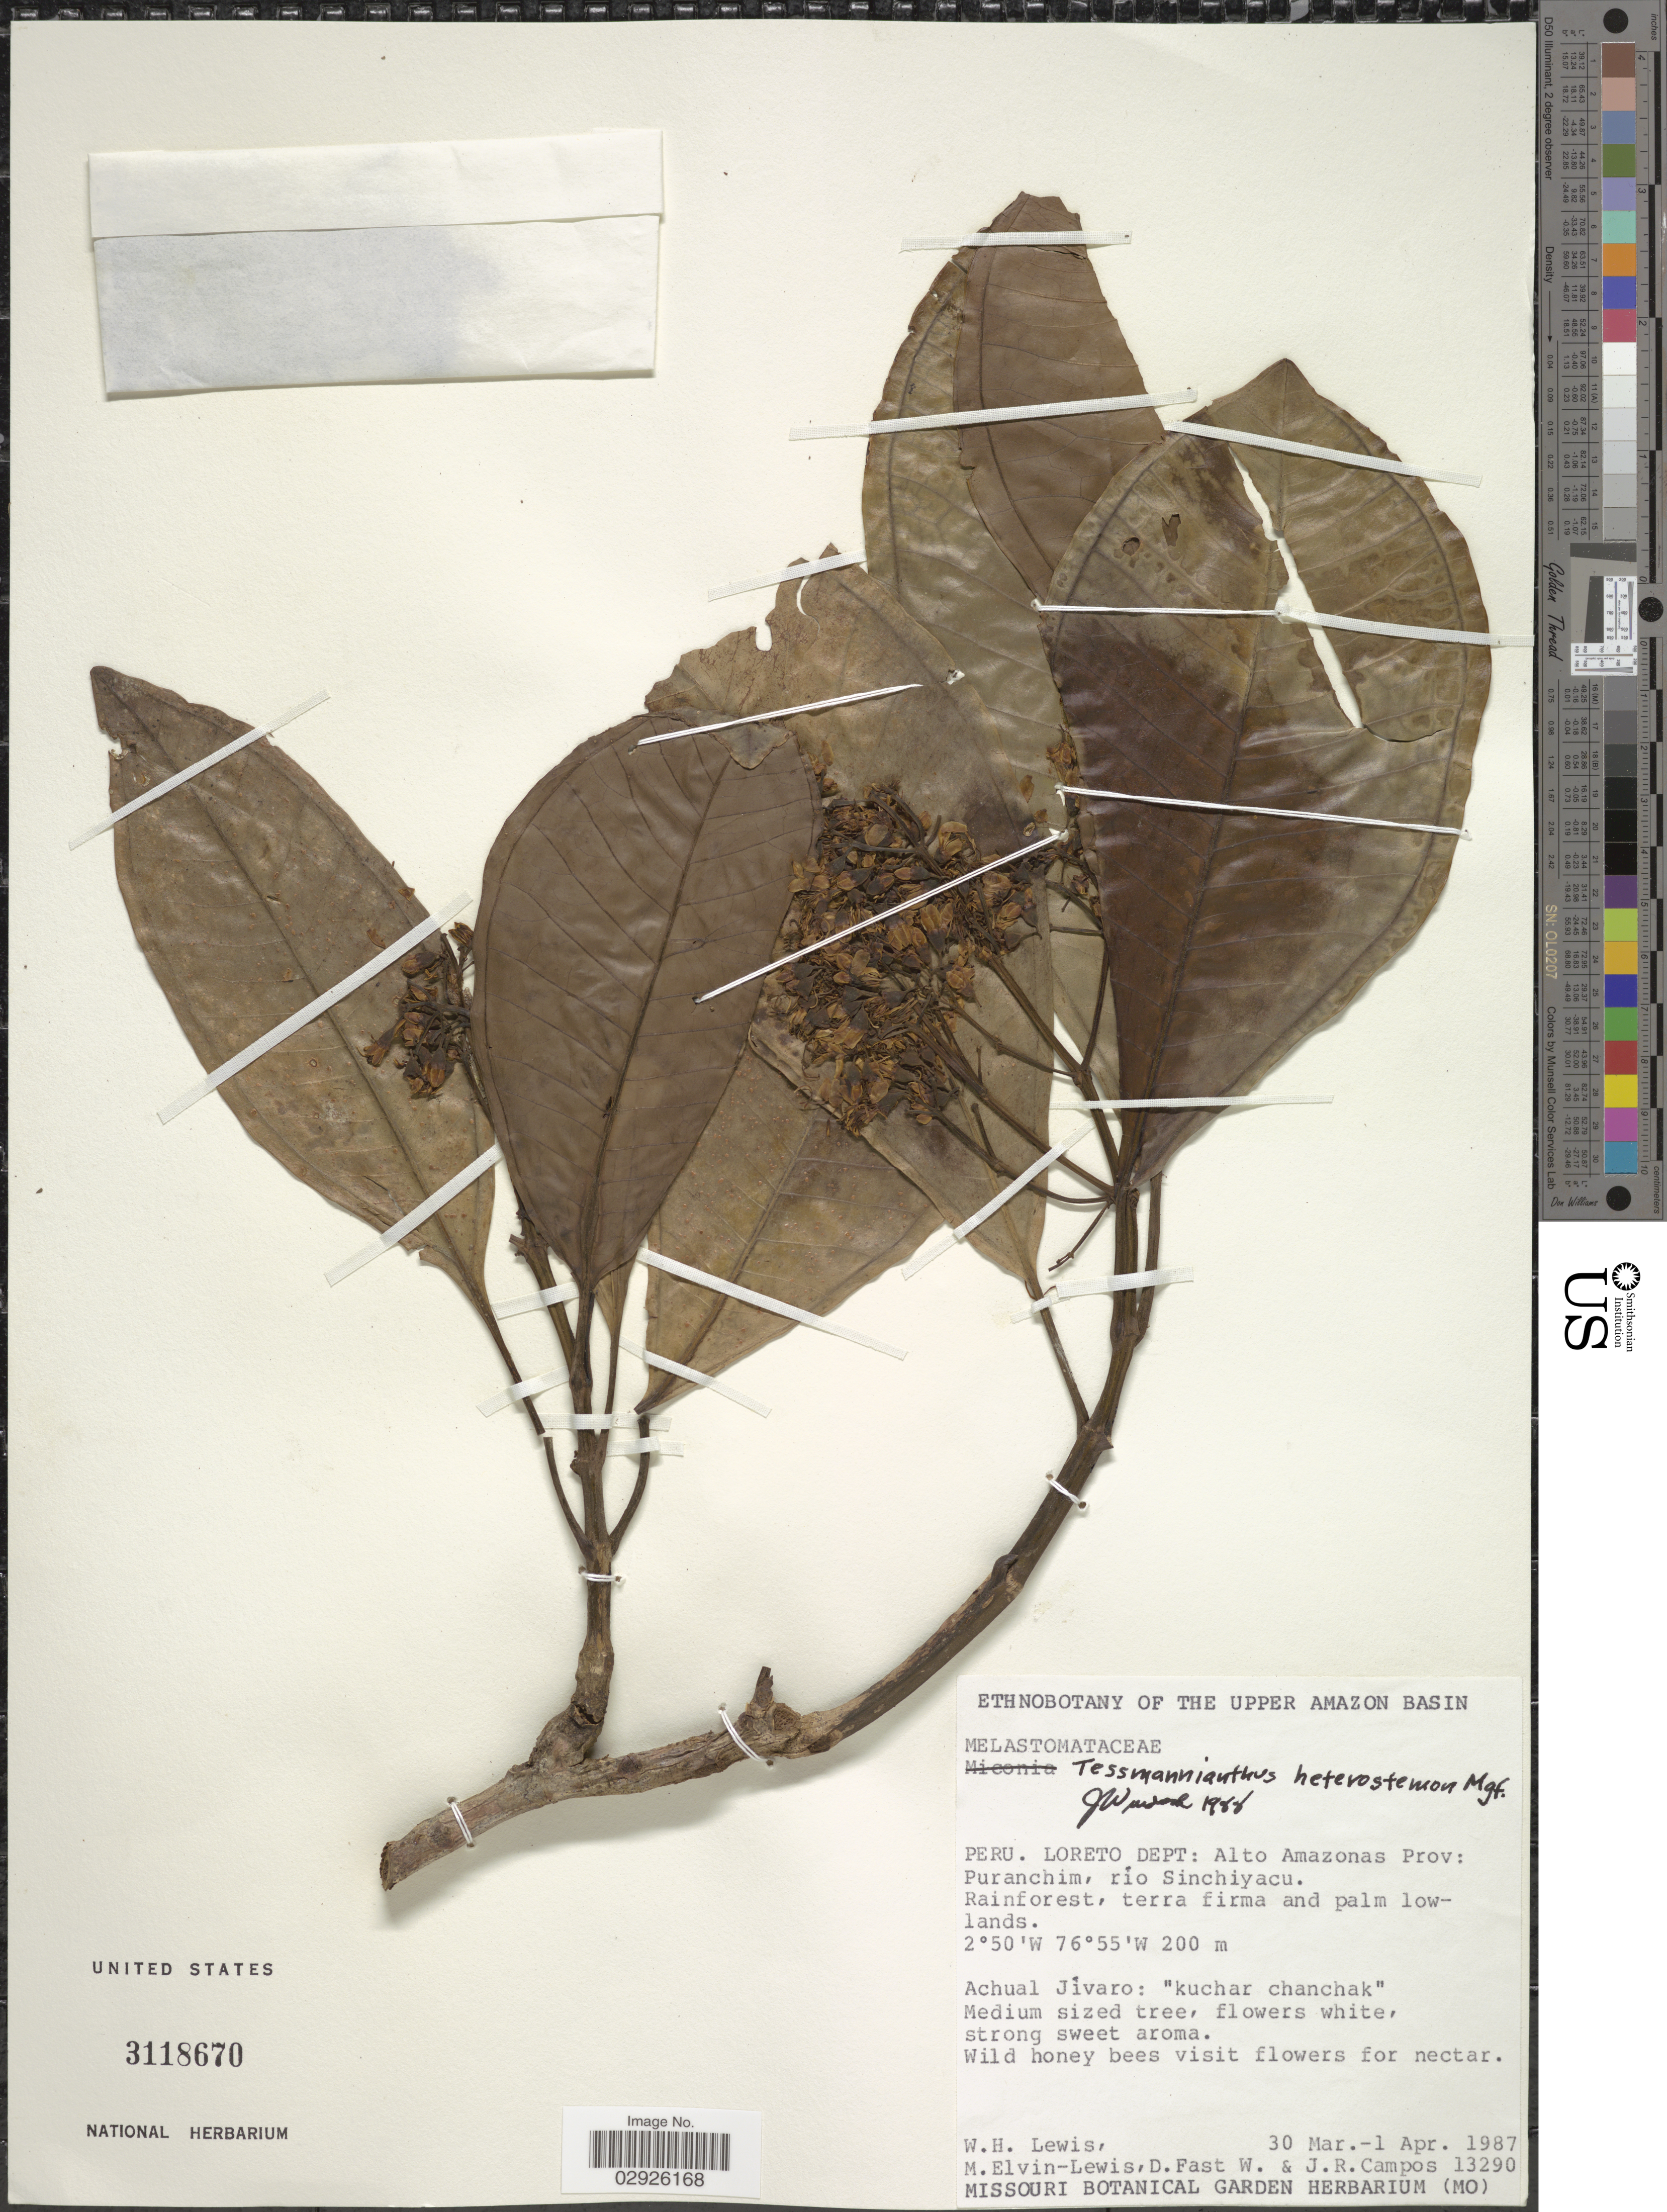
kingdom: Plantae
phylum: Tracheophyta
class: Magnoliopsida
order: Myrtales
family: Melastomataceae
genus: Tessmannianthus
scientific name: Tessmannianthus heterostemon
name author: Markgr.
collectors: W. H. Lewis, M. Elvin-Lewis, D. Fast & J. Campos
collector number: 13290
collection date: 1987-03-30/1987-04-01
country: Peru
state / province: Loreto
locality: Dept: Alto Amazonas. Prov: Puranchim, río Sinchiyacu.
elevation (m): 200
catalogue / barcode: US 3118670